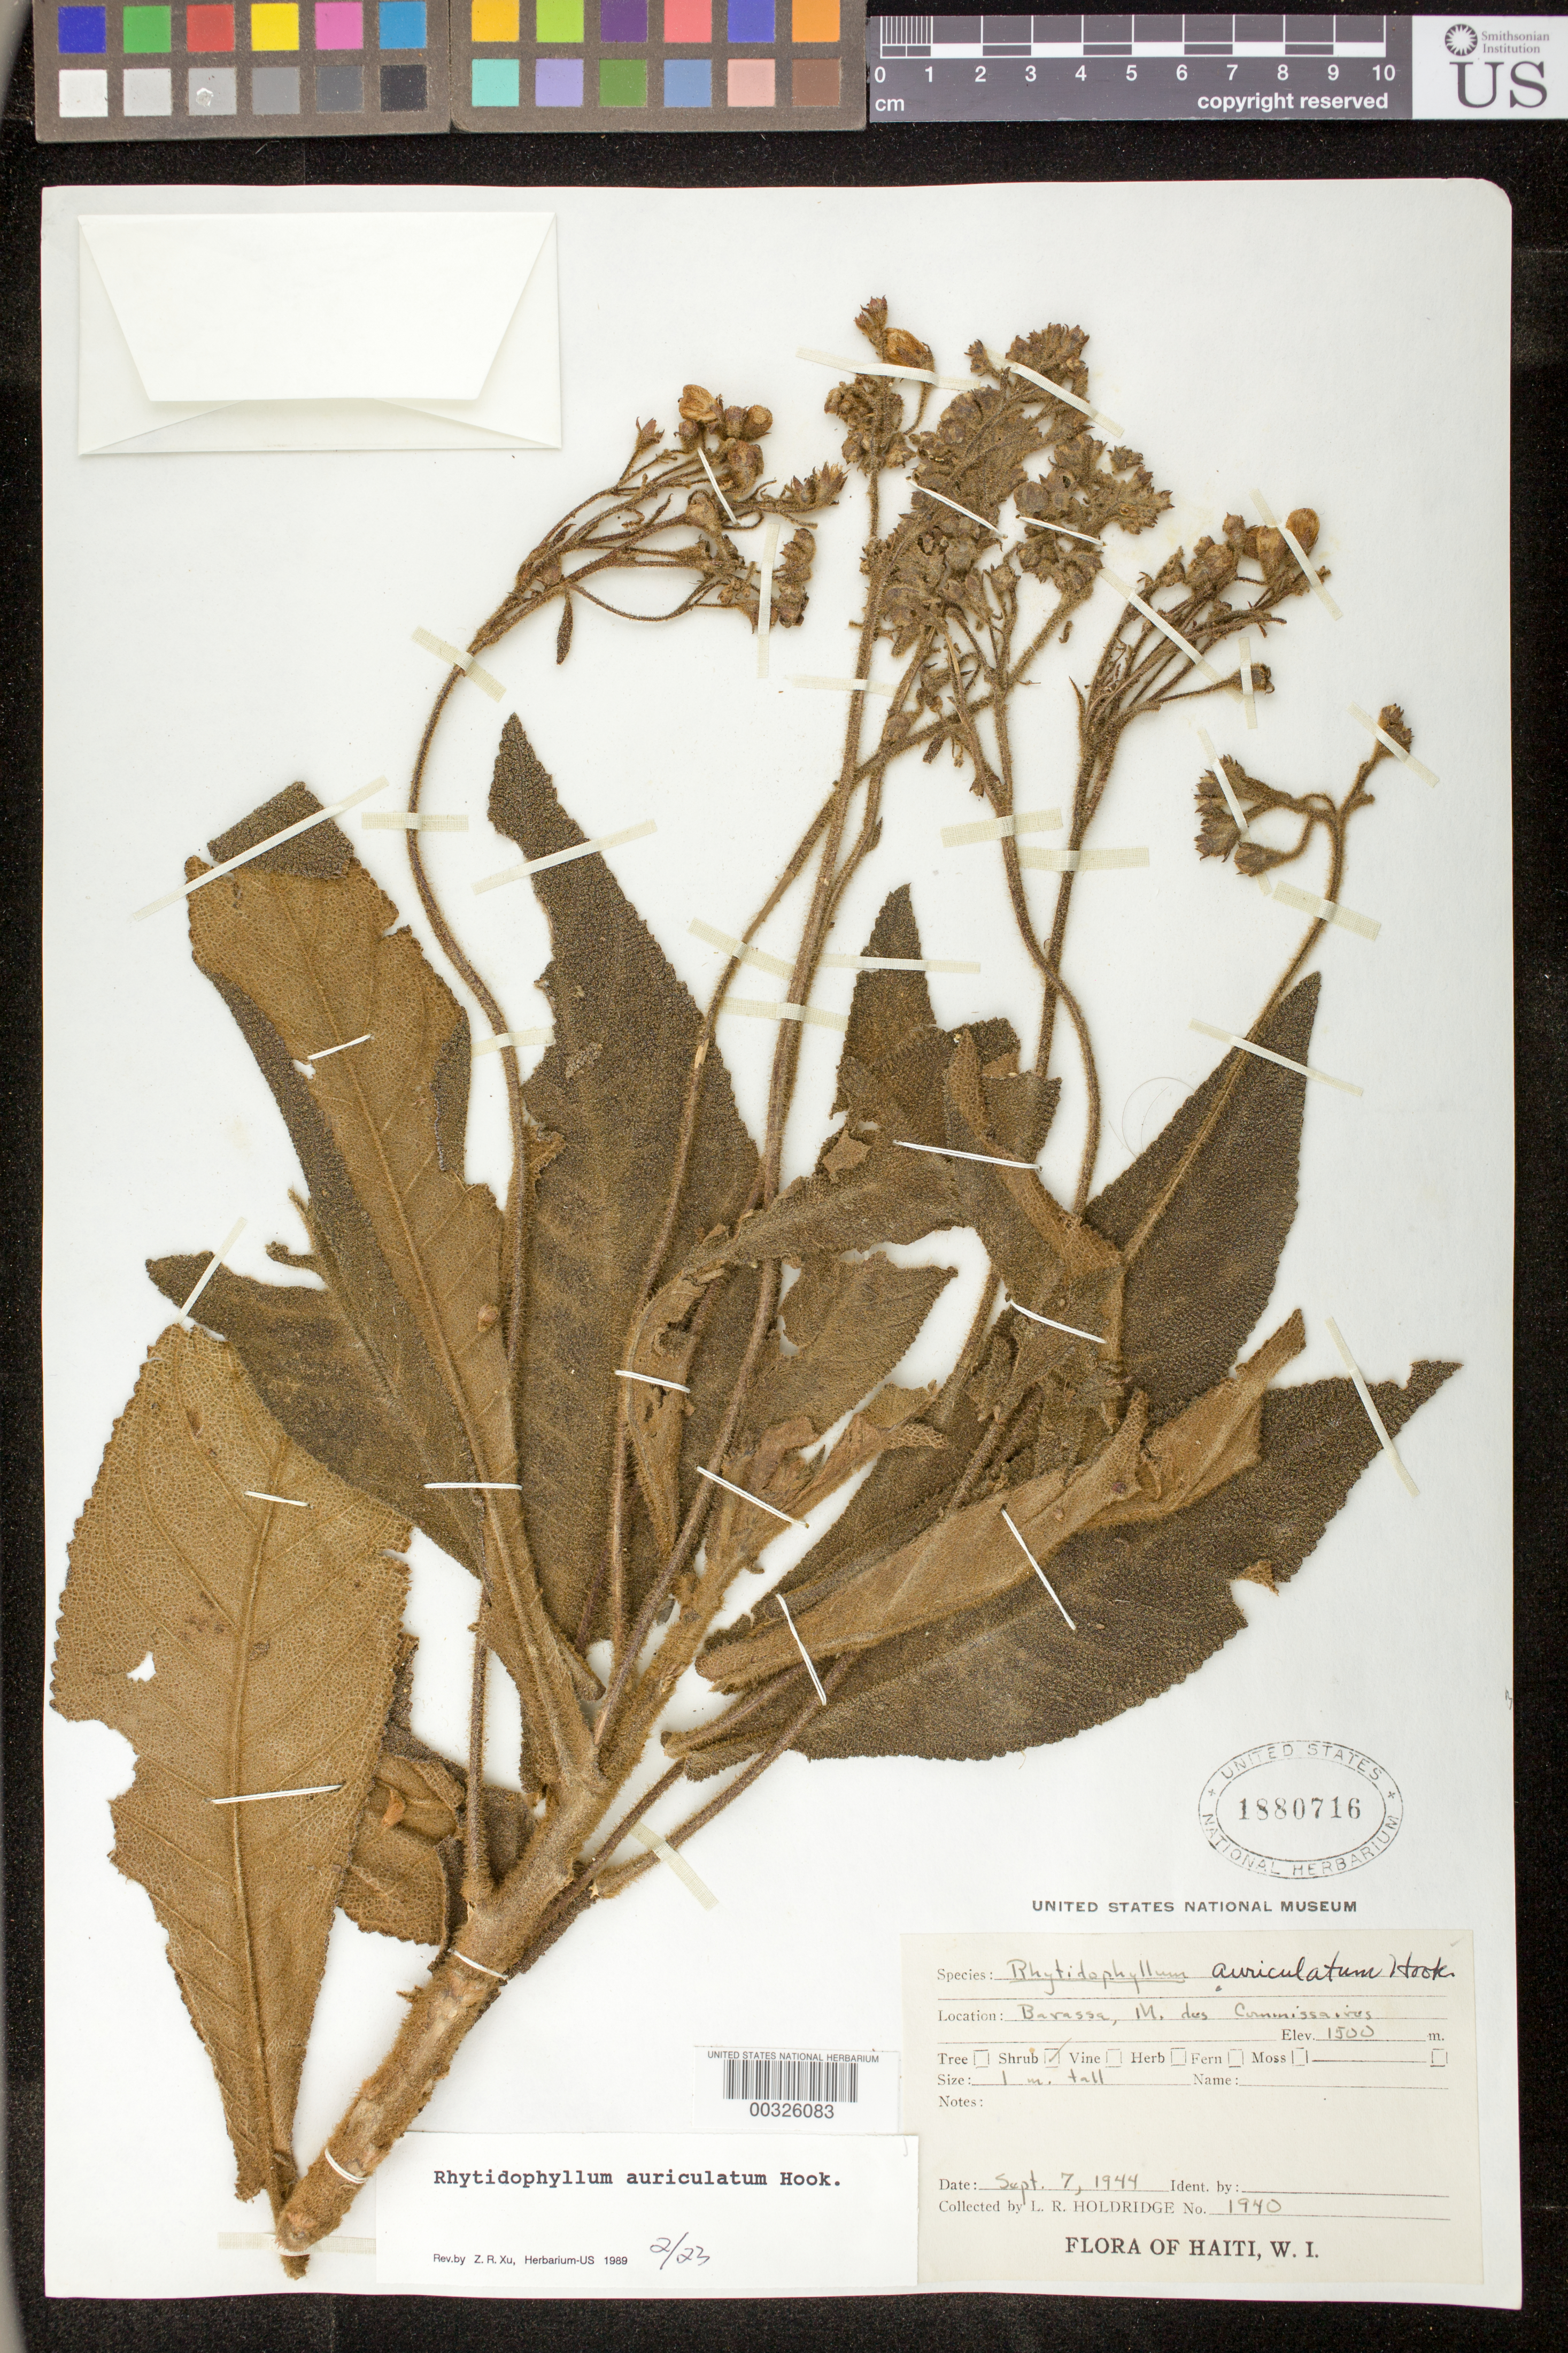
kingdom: Plantae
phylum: Tracheophyta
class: Magnoliopsida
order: Lamiales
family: Gesneriaceae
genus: Rhytidophyllum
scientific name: Rhytidophyllum auriculatum var. angustatum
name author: Urb.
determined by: Skog, Laurence E.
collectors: L. Holdridge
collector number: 1940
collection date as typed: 07 Sep 1944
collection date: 1944-09-07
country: Haiti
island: Hispaniola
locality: Barassa, M. des Commissaires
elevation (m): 1500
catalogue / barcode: US 1880716